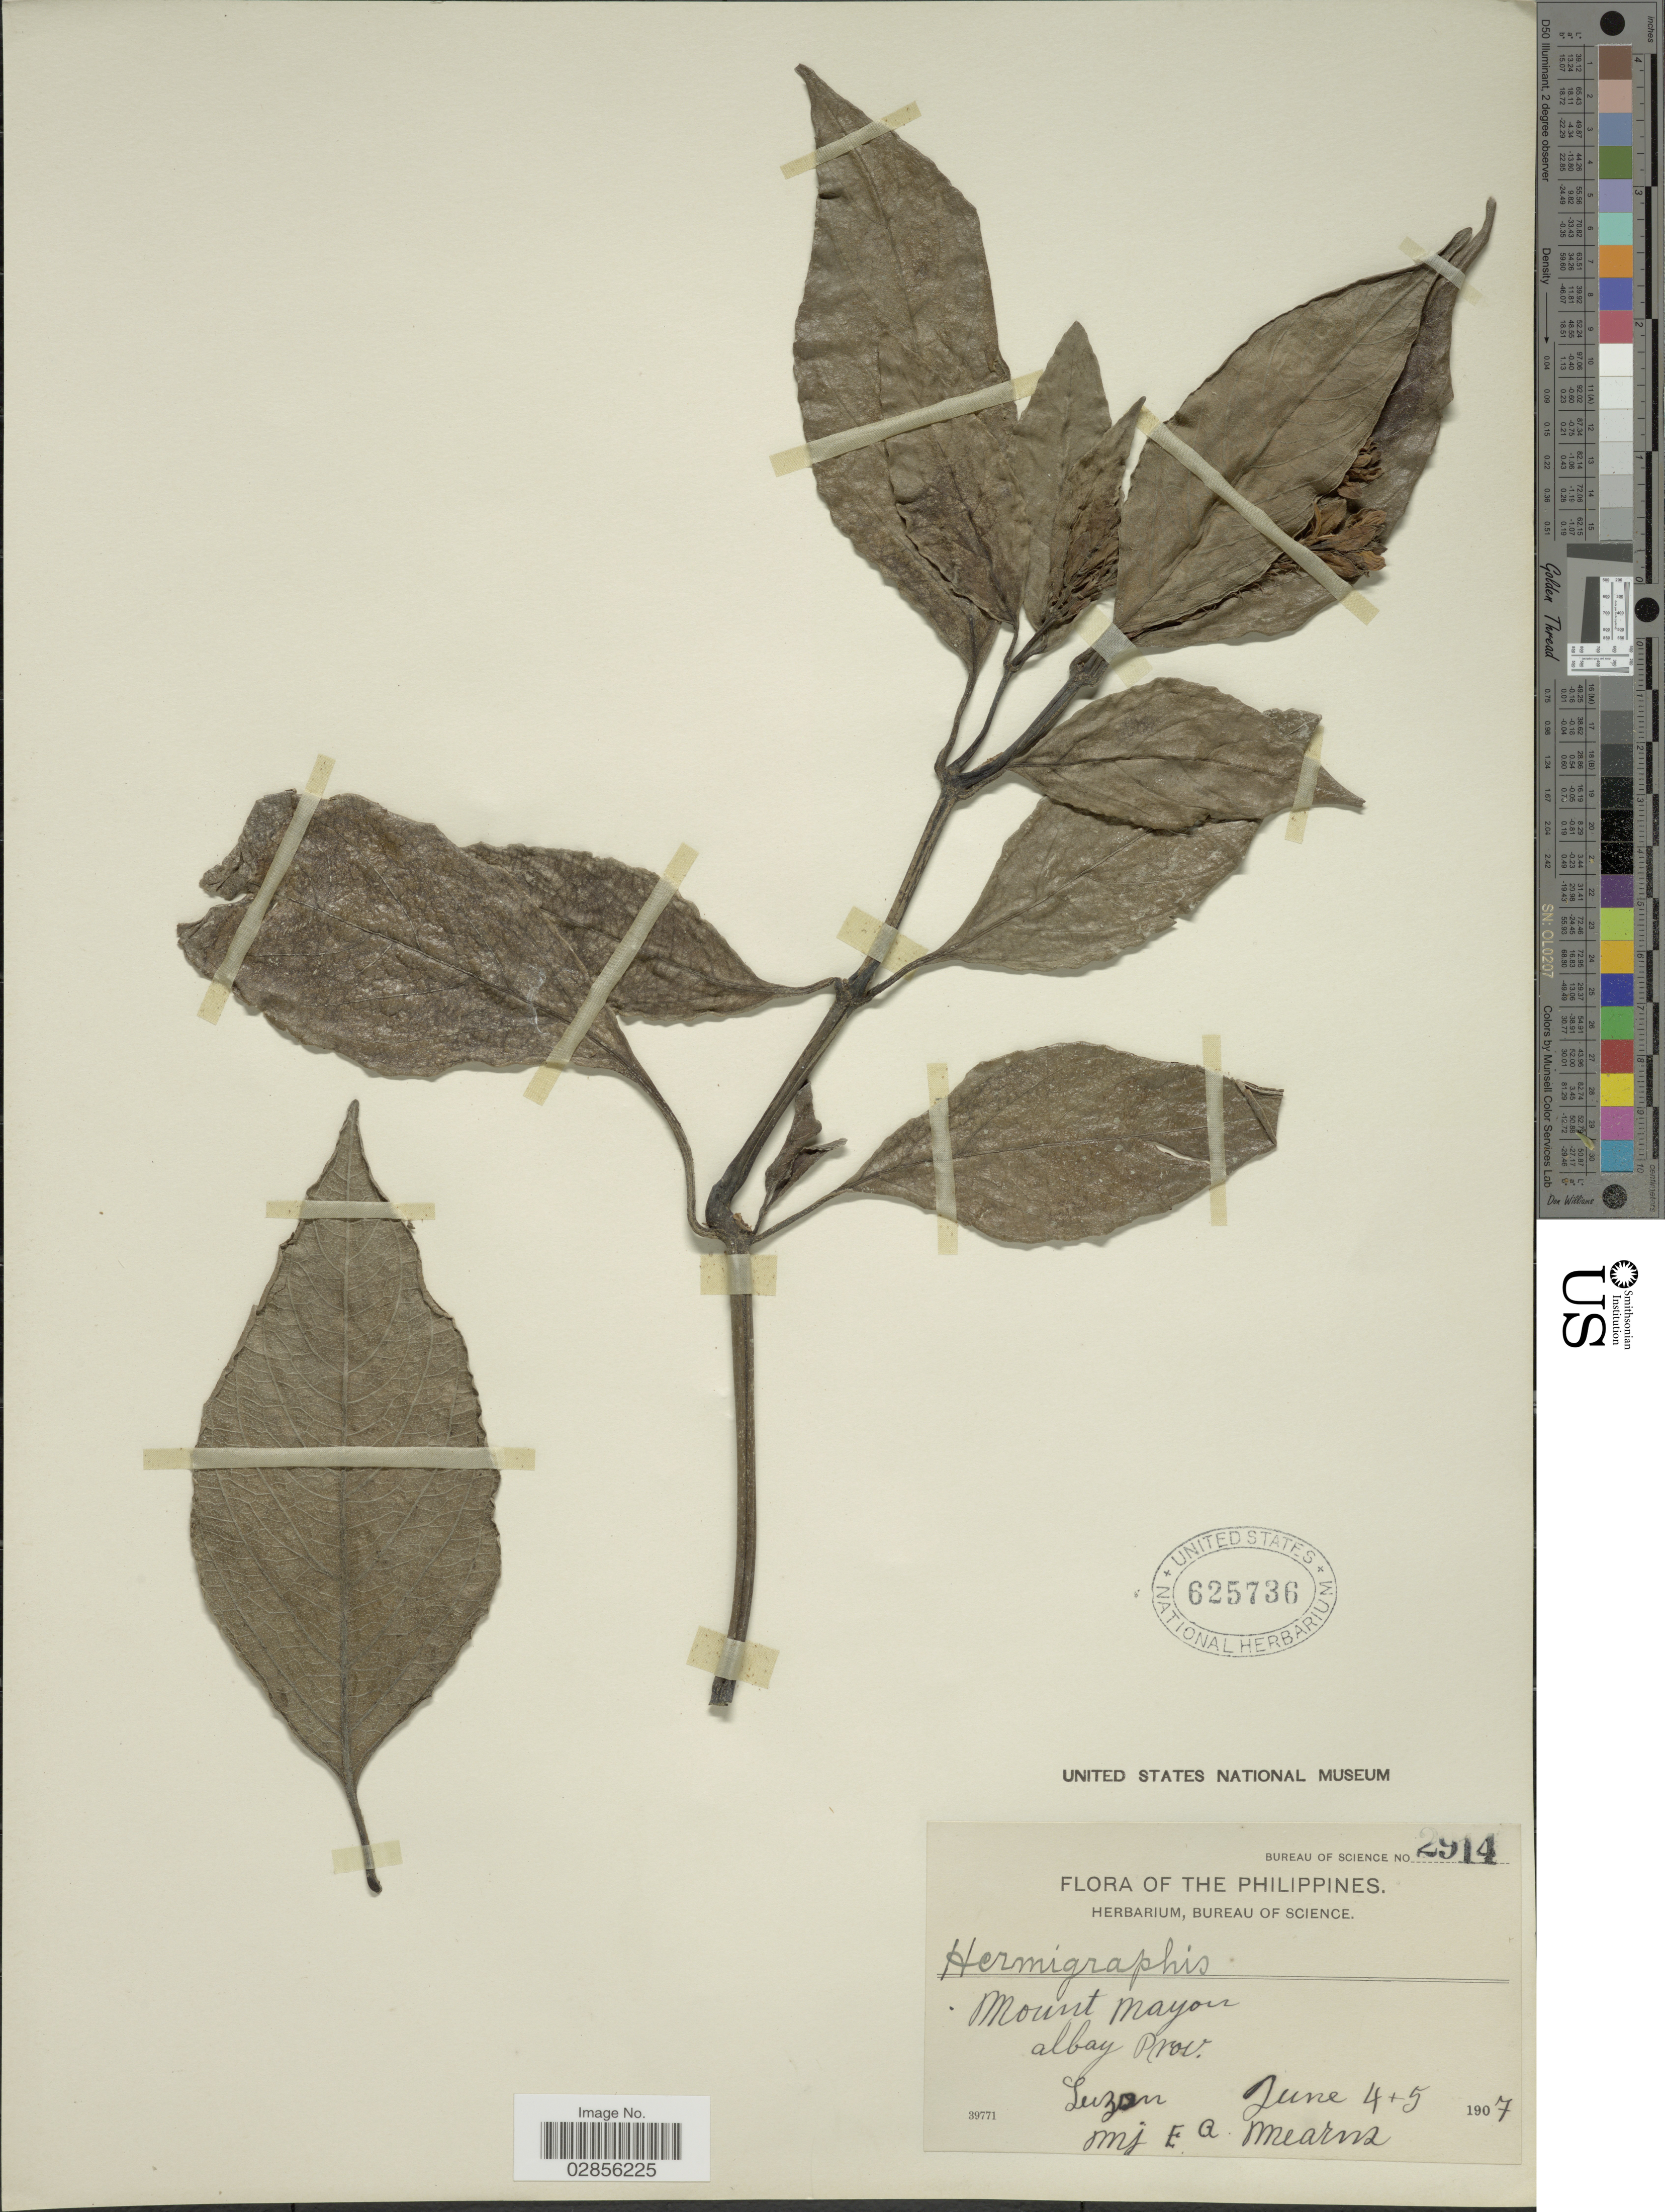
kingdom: Plantae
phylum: Tracheophyta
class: Magnoliopsida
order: Lamiales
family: Acanthaceae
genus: Hemigraphis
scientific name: Hemigraphis sp.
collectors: E. A. Mearns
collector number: Bureau of Science 2914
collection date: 1907-06-04/1907-06-05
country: Philippines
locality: Mount Mayon, Albay Prov. Luzon.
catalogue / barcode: US 625736